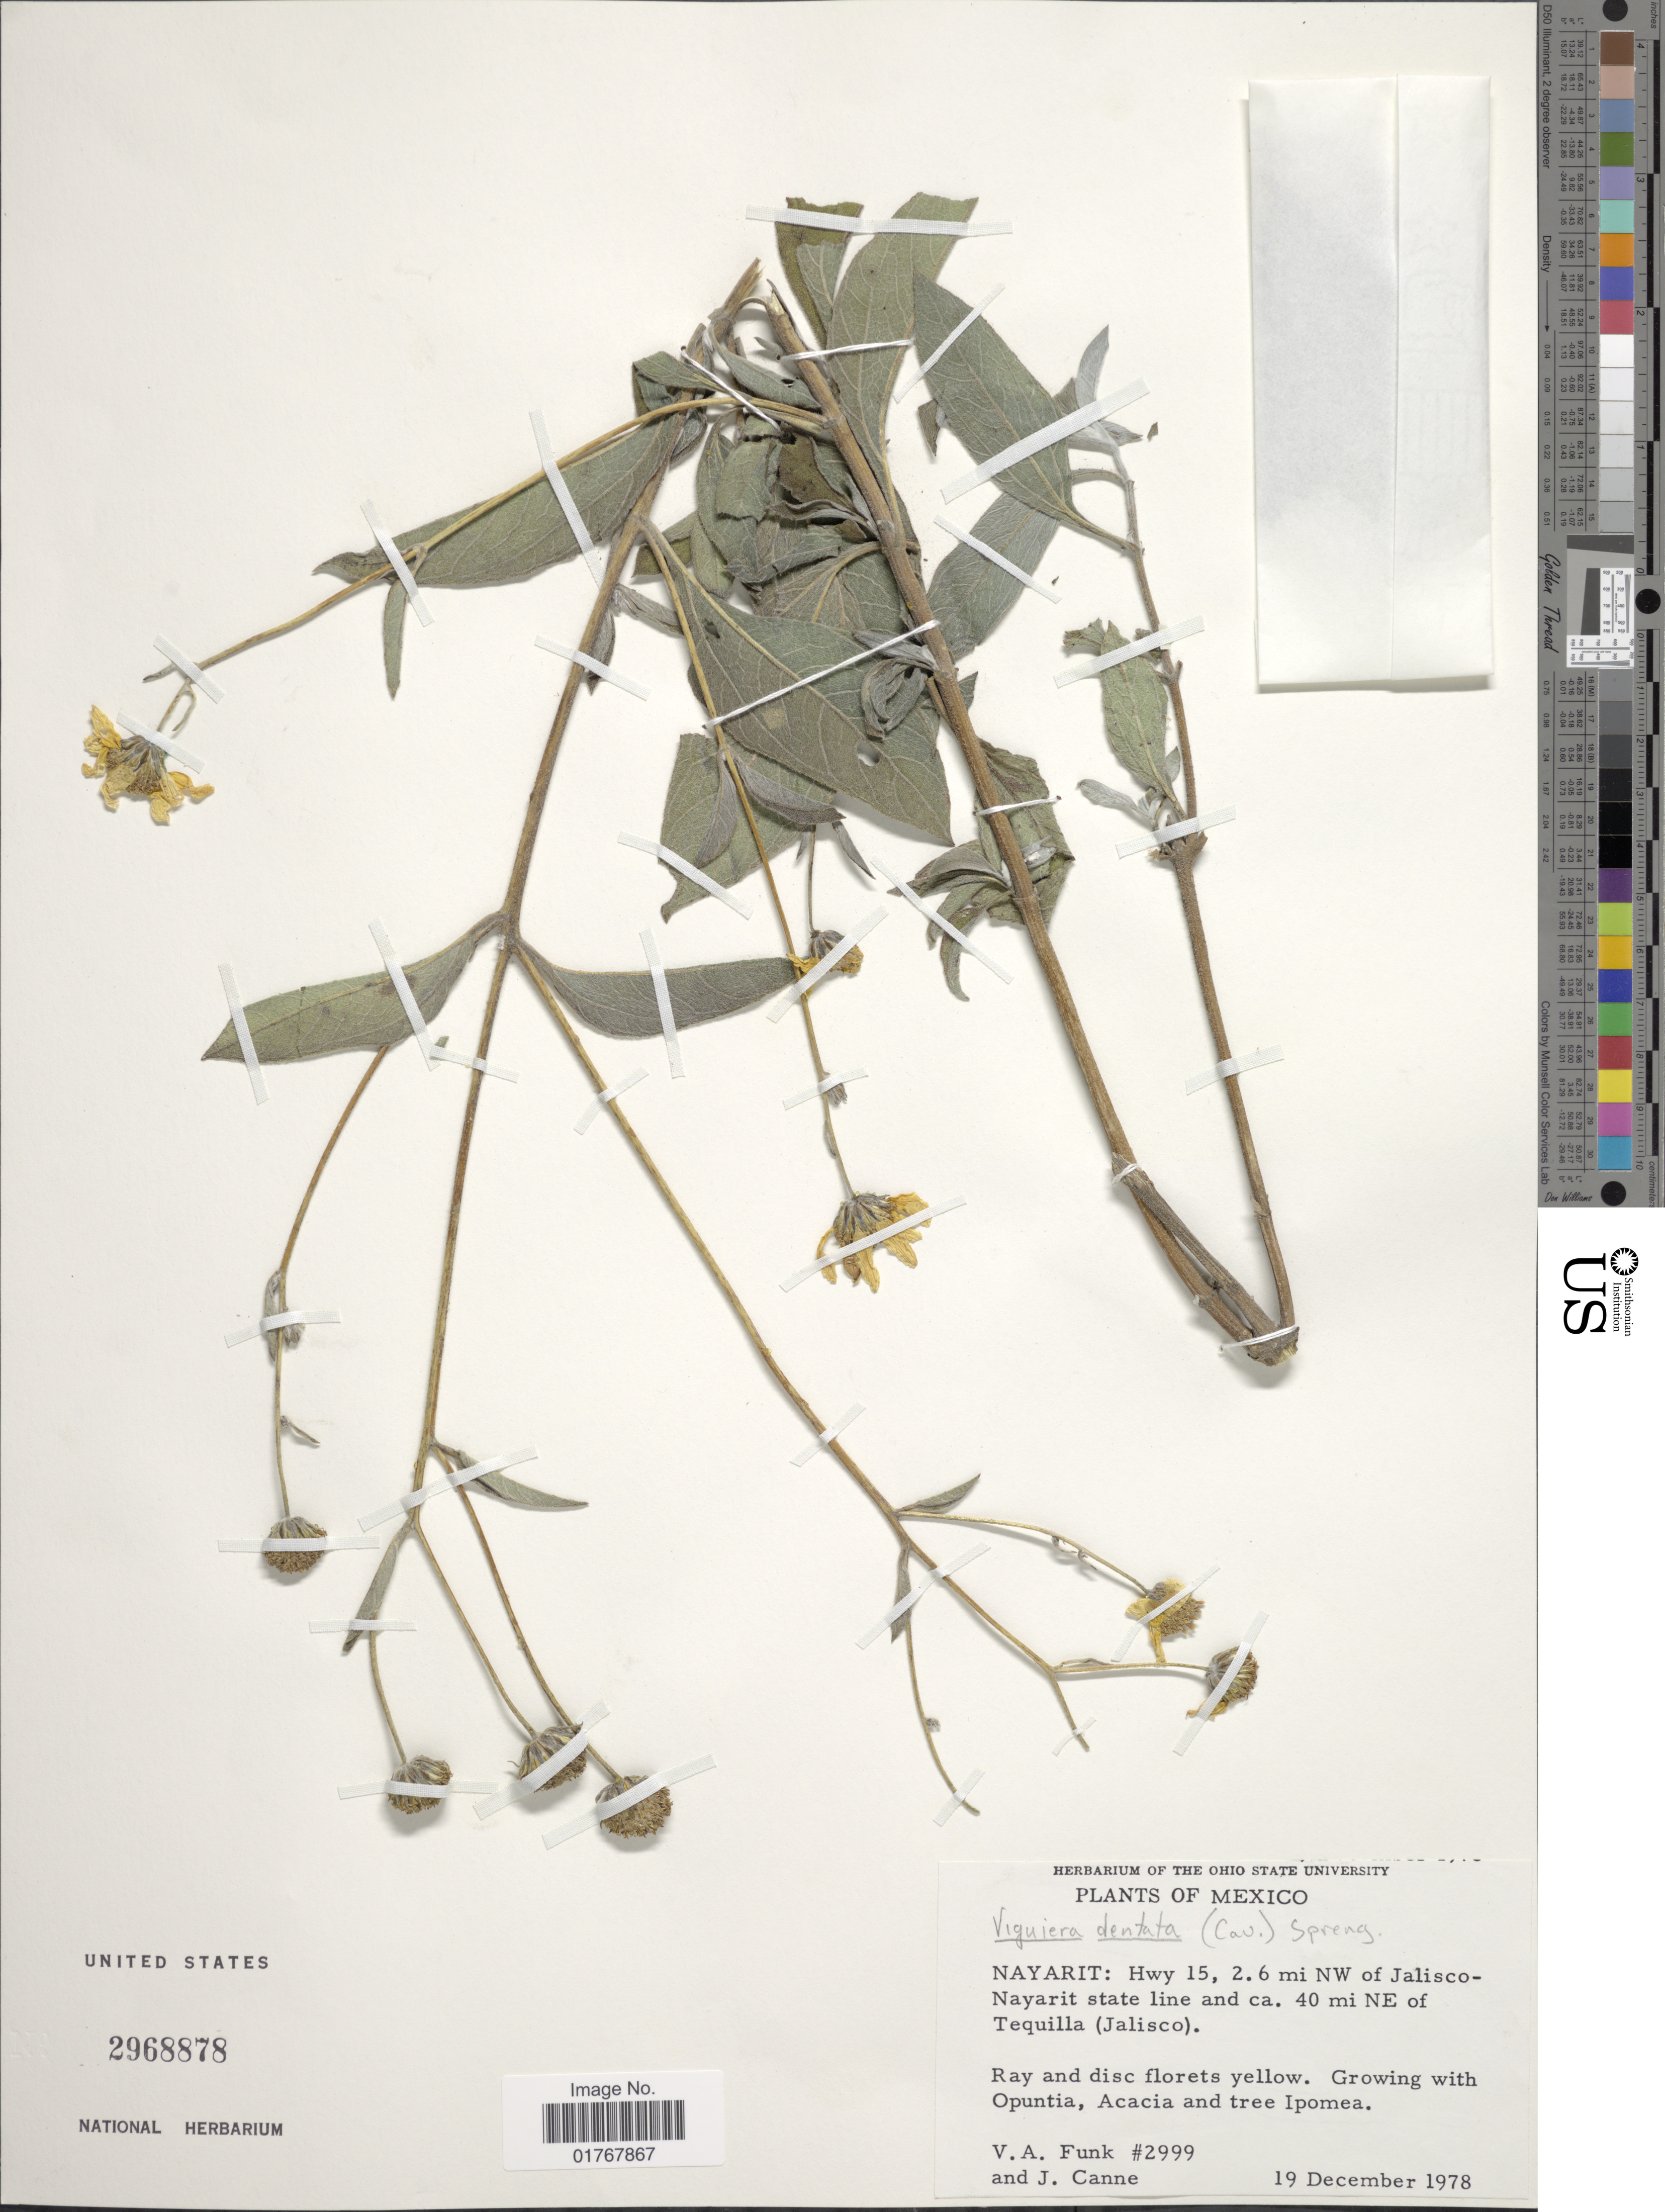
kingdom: Plantae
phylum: Tracheophyta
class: Magnoliopsida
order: Asterales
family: Asteraceae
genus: Viguiera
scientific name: Viguiera dentata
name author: (Cav.) Spreng.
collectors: V. Funk & J. M. Canne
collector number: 2999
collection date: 1978-12-19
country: Mexico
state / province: Nayarit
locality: Hwy 15, 2.6 mi NW of Jalisco-Nayarit state line and ca. 40 mi NE of Tequilla (Jalisco)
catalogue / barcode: US 2968878